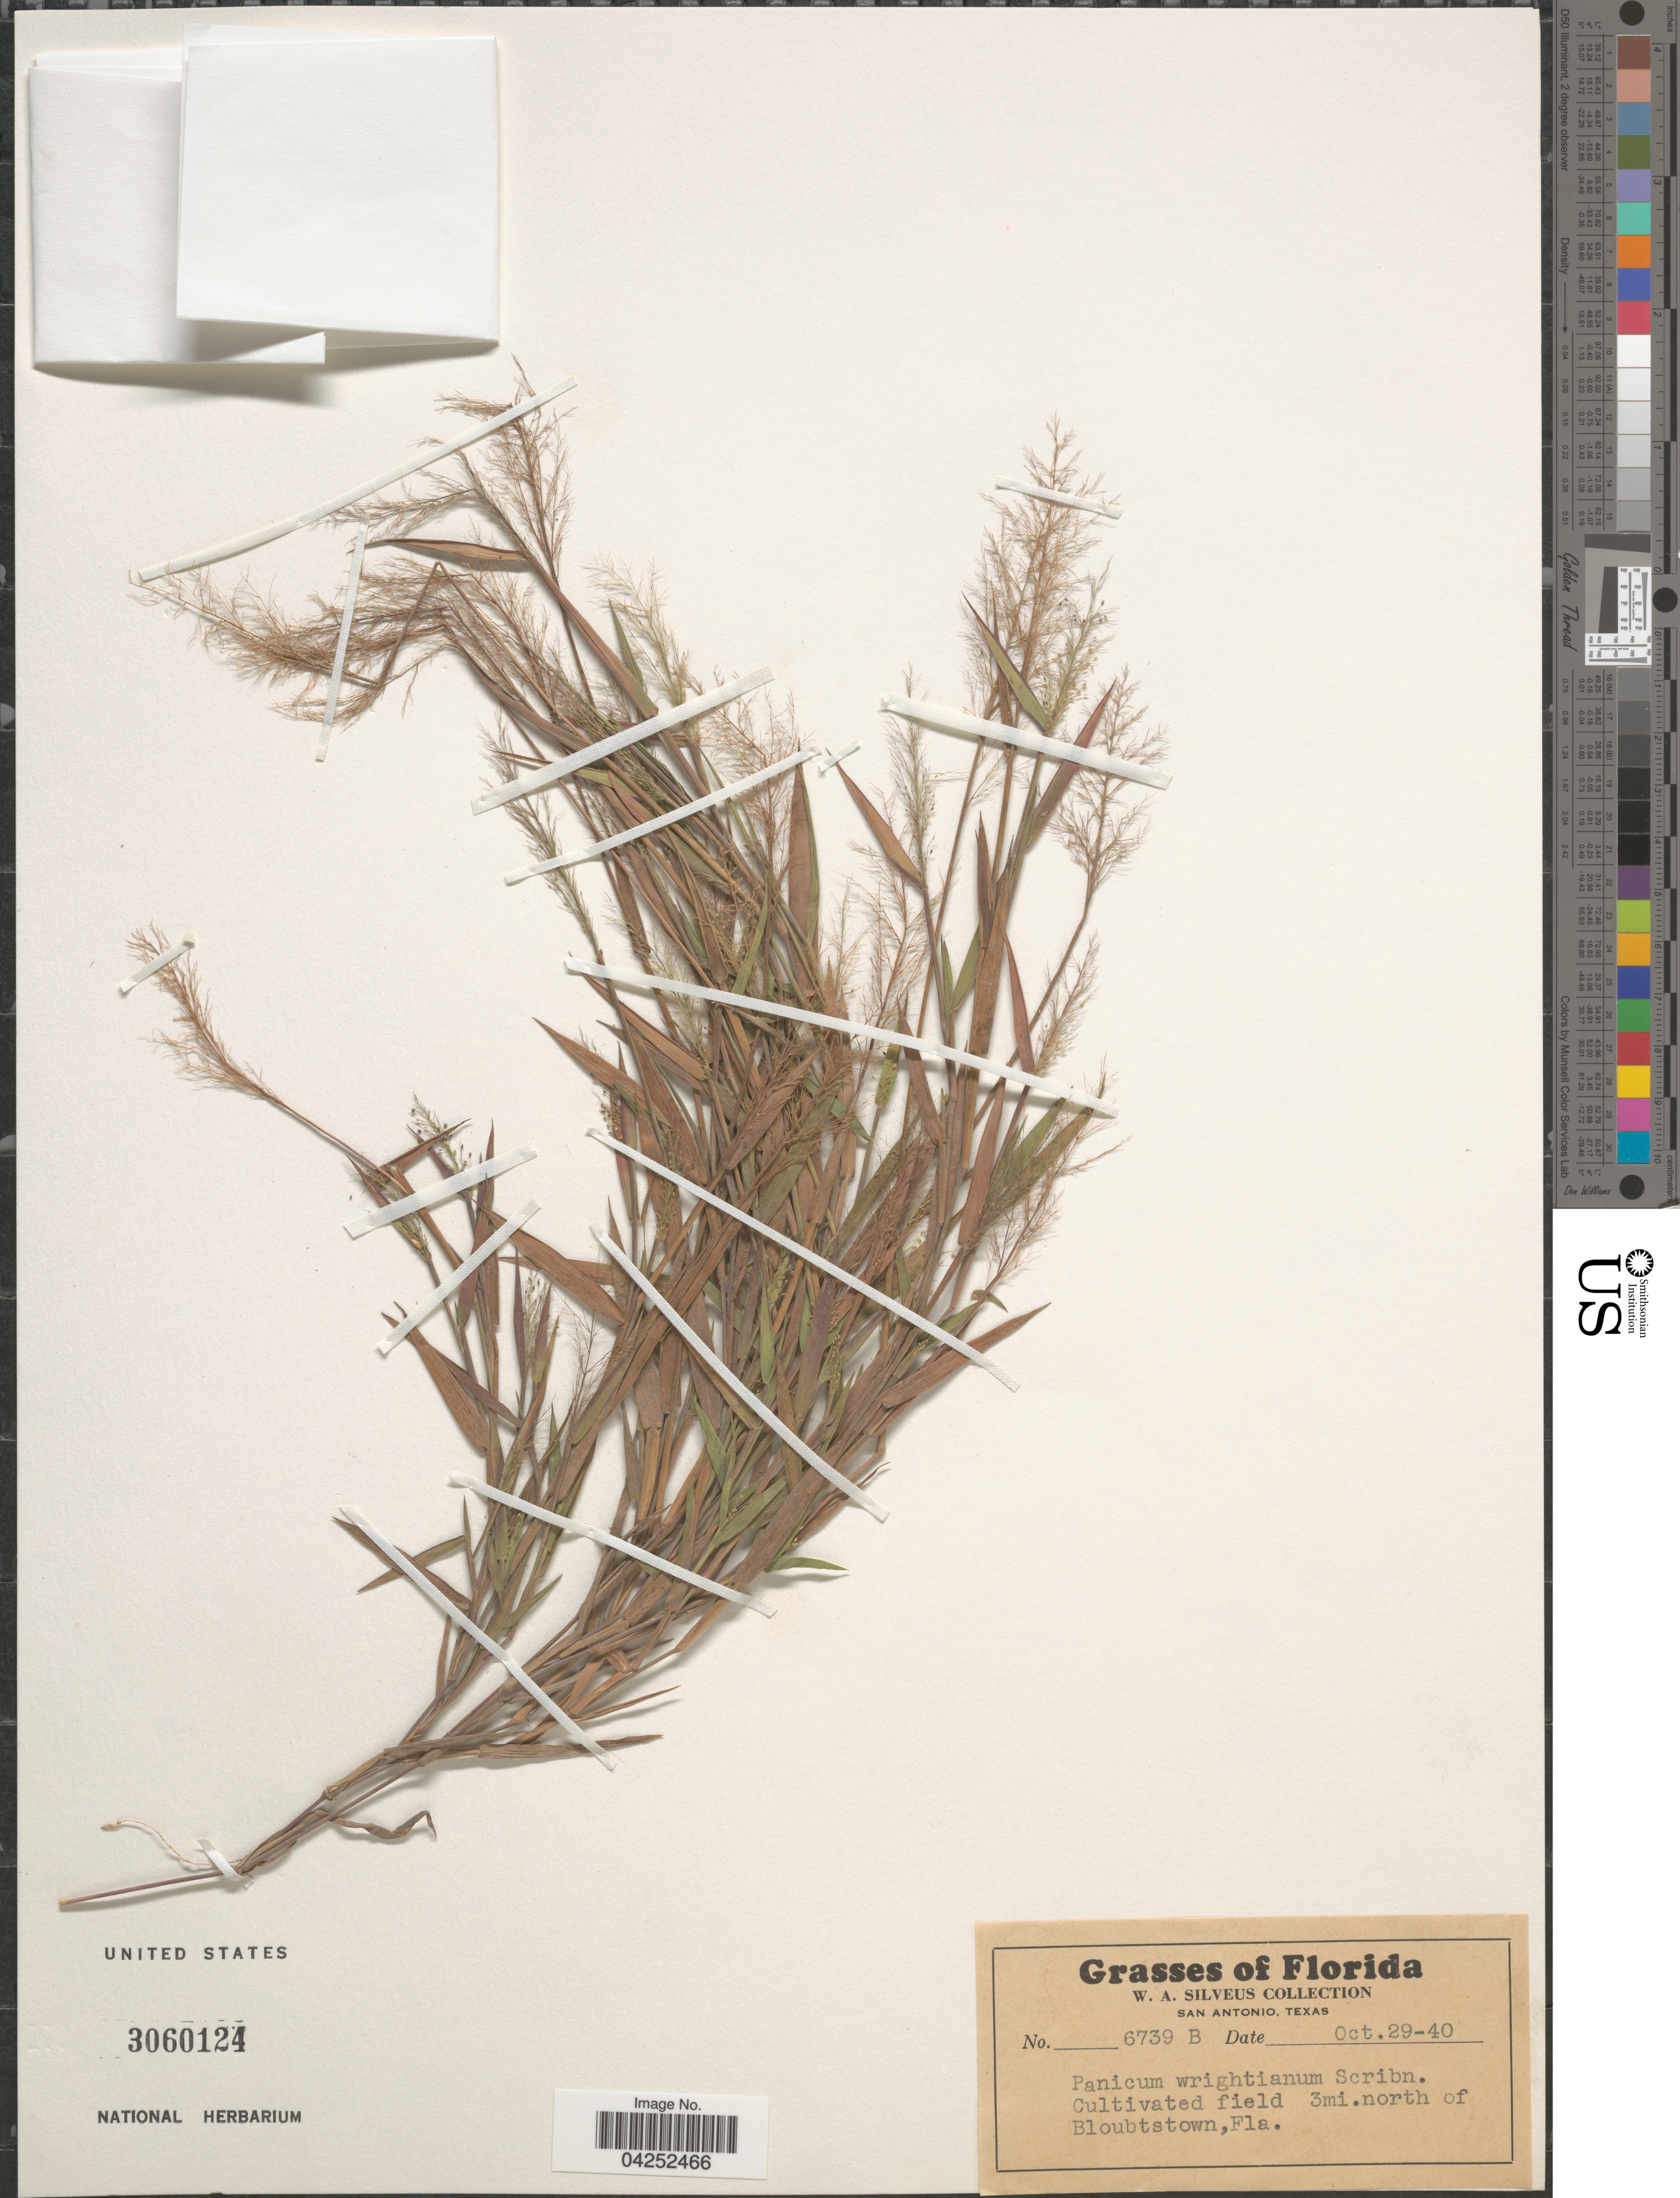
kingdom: Plantae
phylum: Tracheophyta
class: Liliopsida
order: Poales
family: Poaceae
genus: Dichanthelium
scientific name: Dichanthelium bicknellii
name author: (Nash) LeBlond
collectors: W. Silveus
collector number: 6739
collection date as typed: Transcribed d/m/y: 29/10/40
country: United States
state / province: Florida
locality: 3mi.north of Bloubtstown.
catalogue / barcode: US 3060124